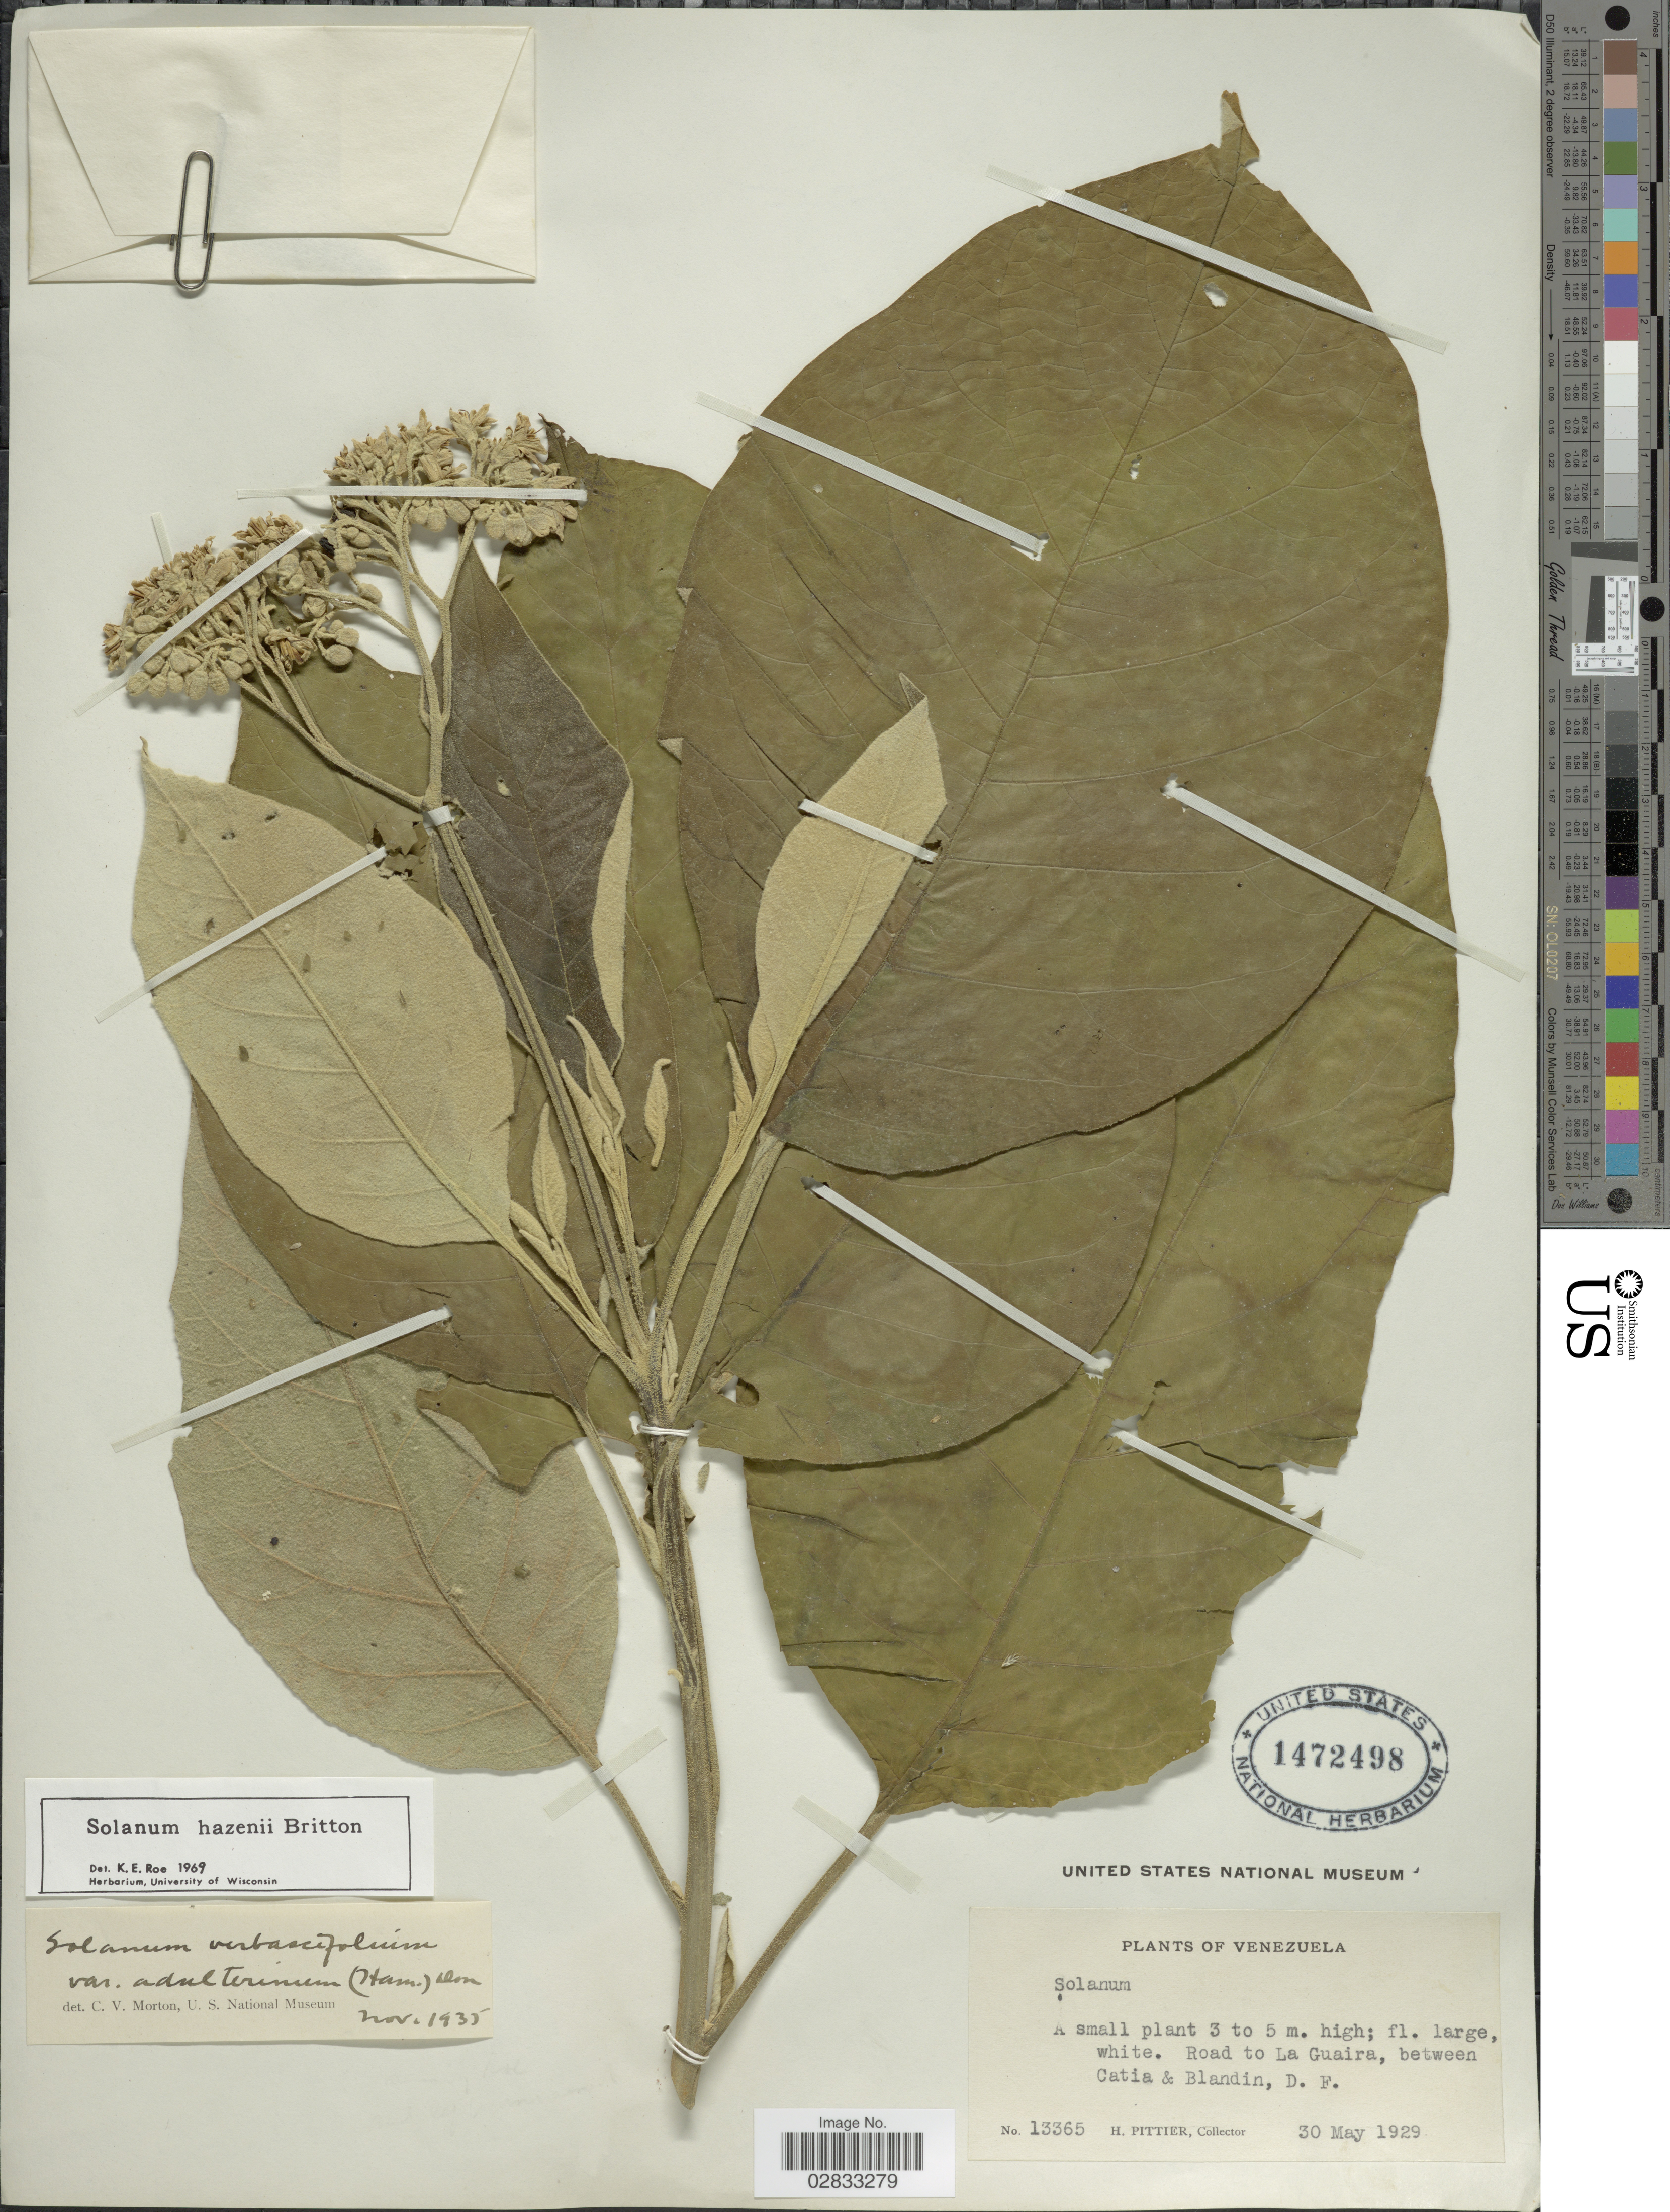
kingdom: Plantae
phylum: Tracheophyta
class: Magnoliopsida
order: Solanales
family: Solanaceae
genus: Solanum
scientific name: Solanum hazenii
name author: Britton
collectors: H. F. Pittier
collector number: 13365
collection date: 1929-05-30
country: Venezuela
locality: Road to La Guaira, between Catia & Blandin, D.F.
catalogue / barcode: US 1472498